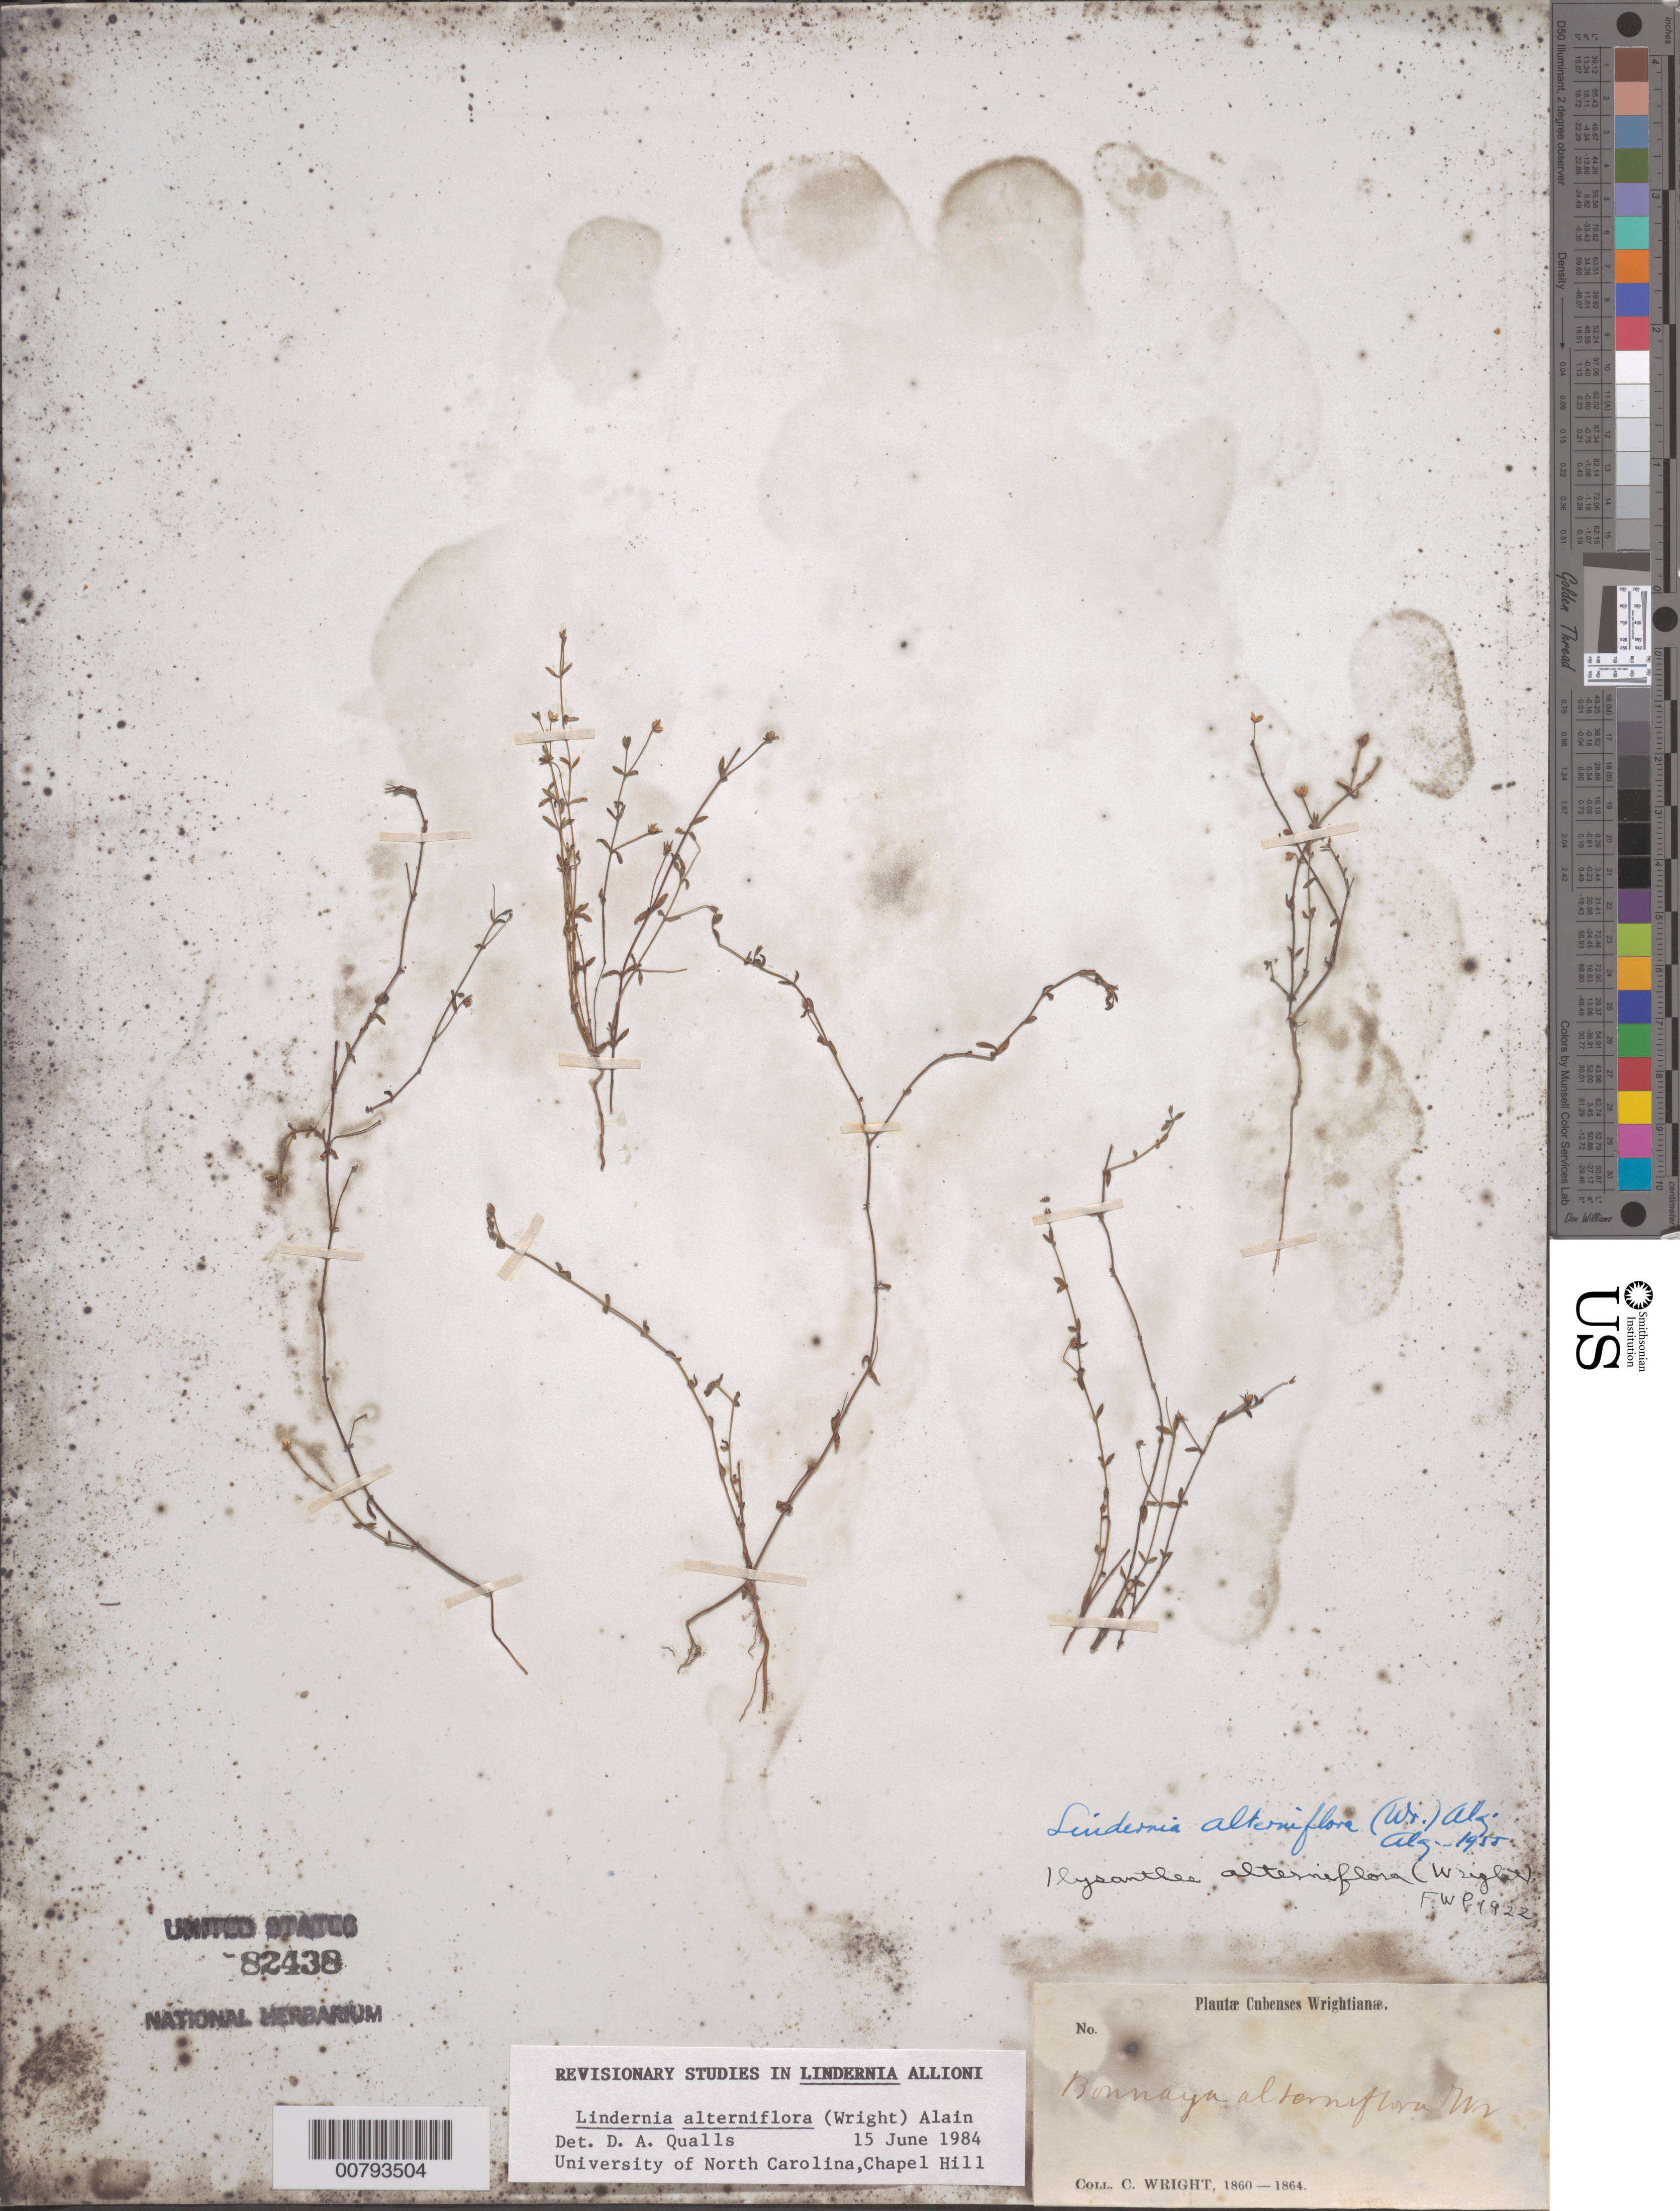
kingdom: Plantae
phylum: Tracheophyta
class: Magnoliopsida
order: Lamiales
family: Linderniaceae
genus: Lindernia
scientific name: Lindernia alterniflora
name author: (C. Wright) Alain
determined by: Qualls, D. A.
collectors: C. Wright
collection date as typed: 01 Jan 1860 to 31 Dec 1864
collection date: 1860-01-01/1864-12-31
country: Cuba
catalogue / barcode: US 82438